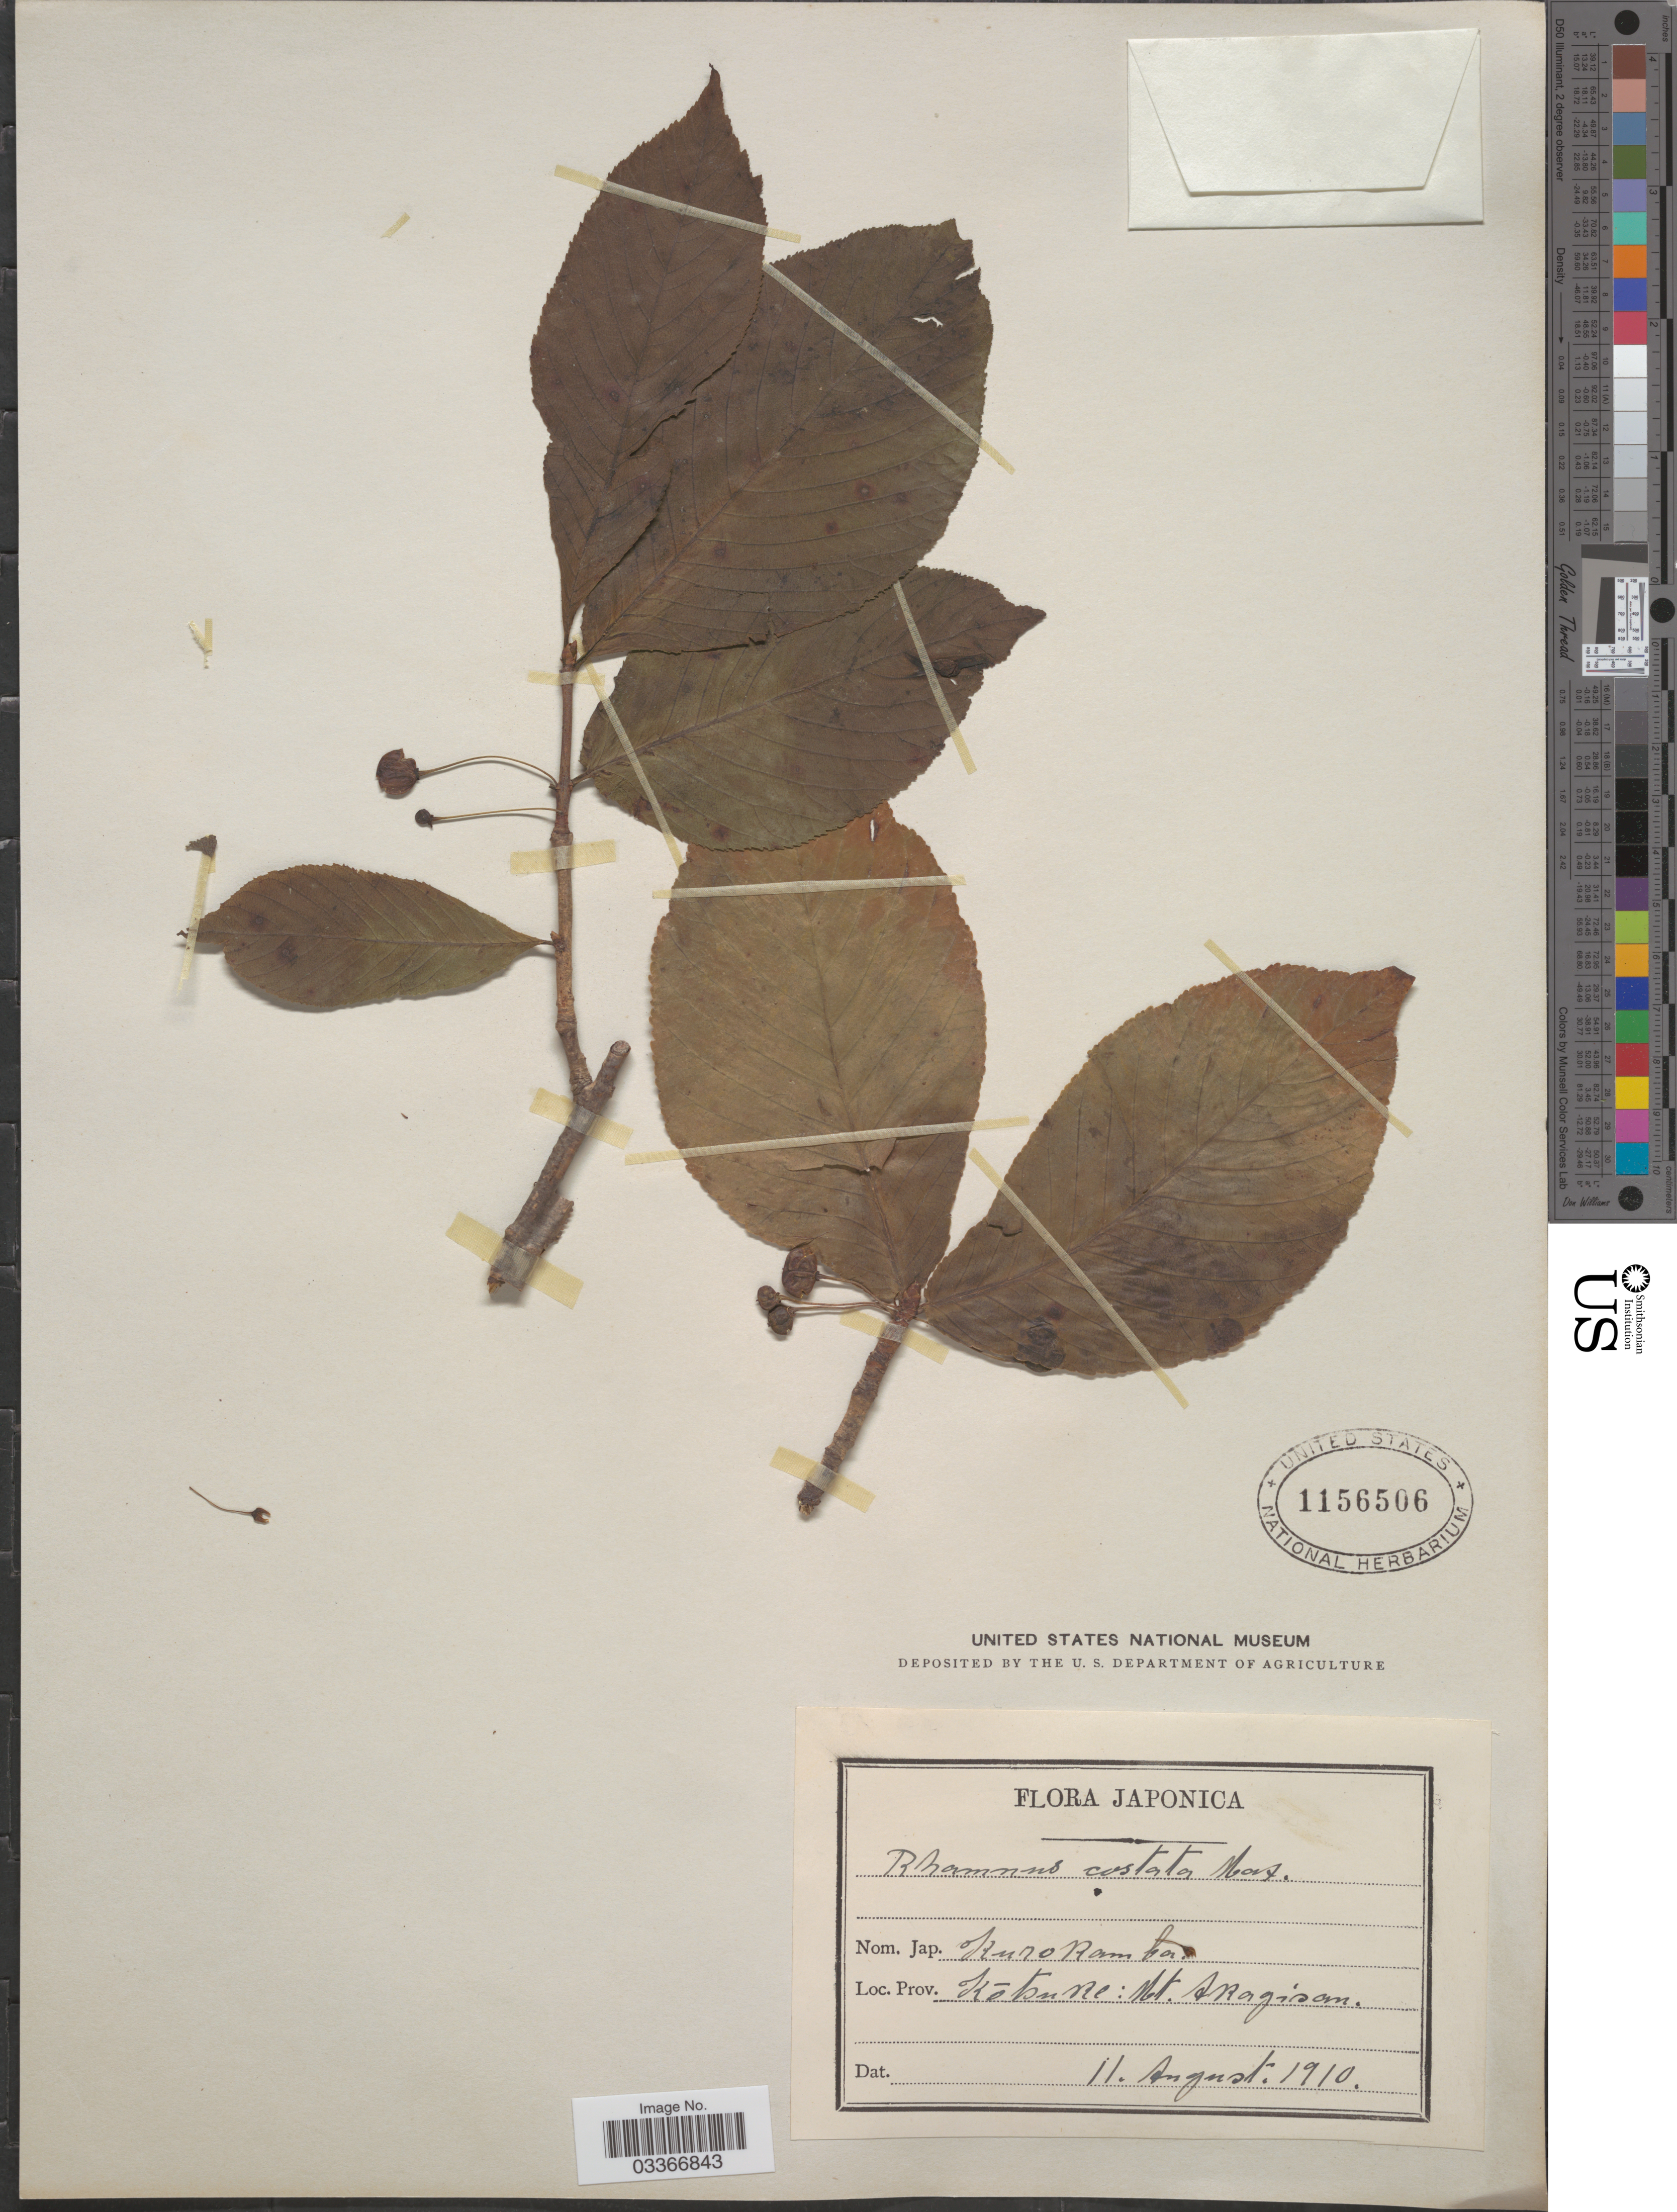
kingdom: Plantae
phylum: Tracheophyta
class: Magnoliopsida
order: Rosales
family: Rhamnaceae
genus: Rhamnus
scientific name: Rhamnus costata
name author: Maxim.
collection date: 1910-08-11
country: Japan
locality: Kotsuke: Mt. Aragisan.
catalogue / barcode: US 1156506